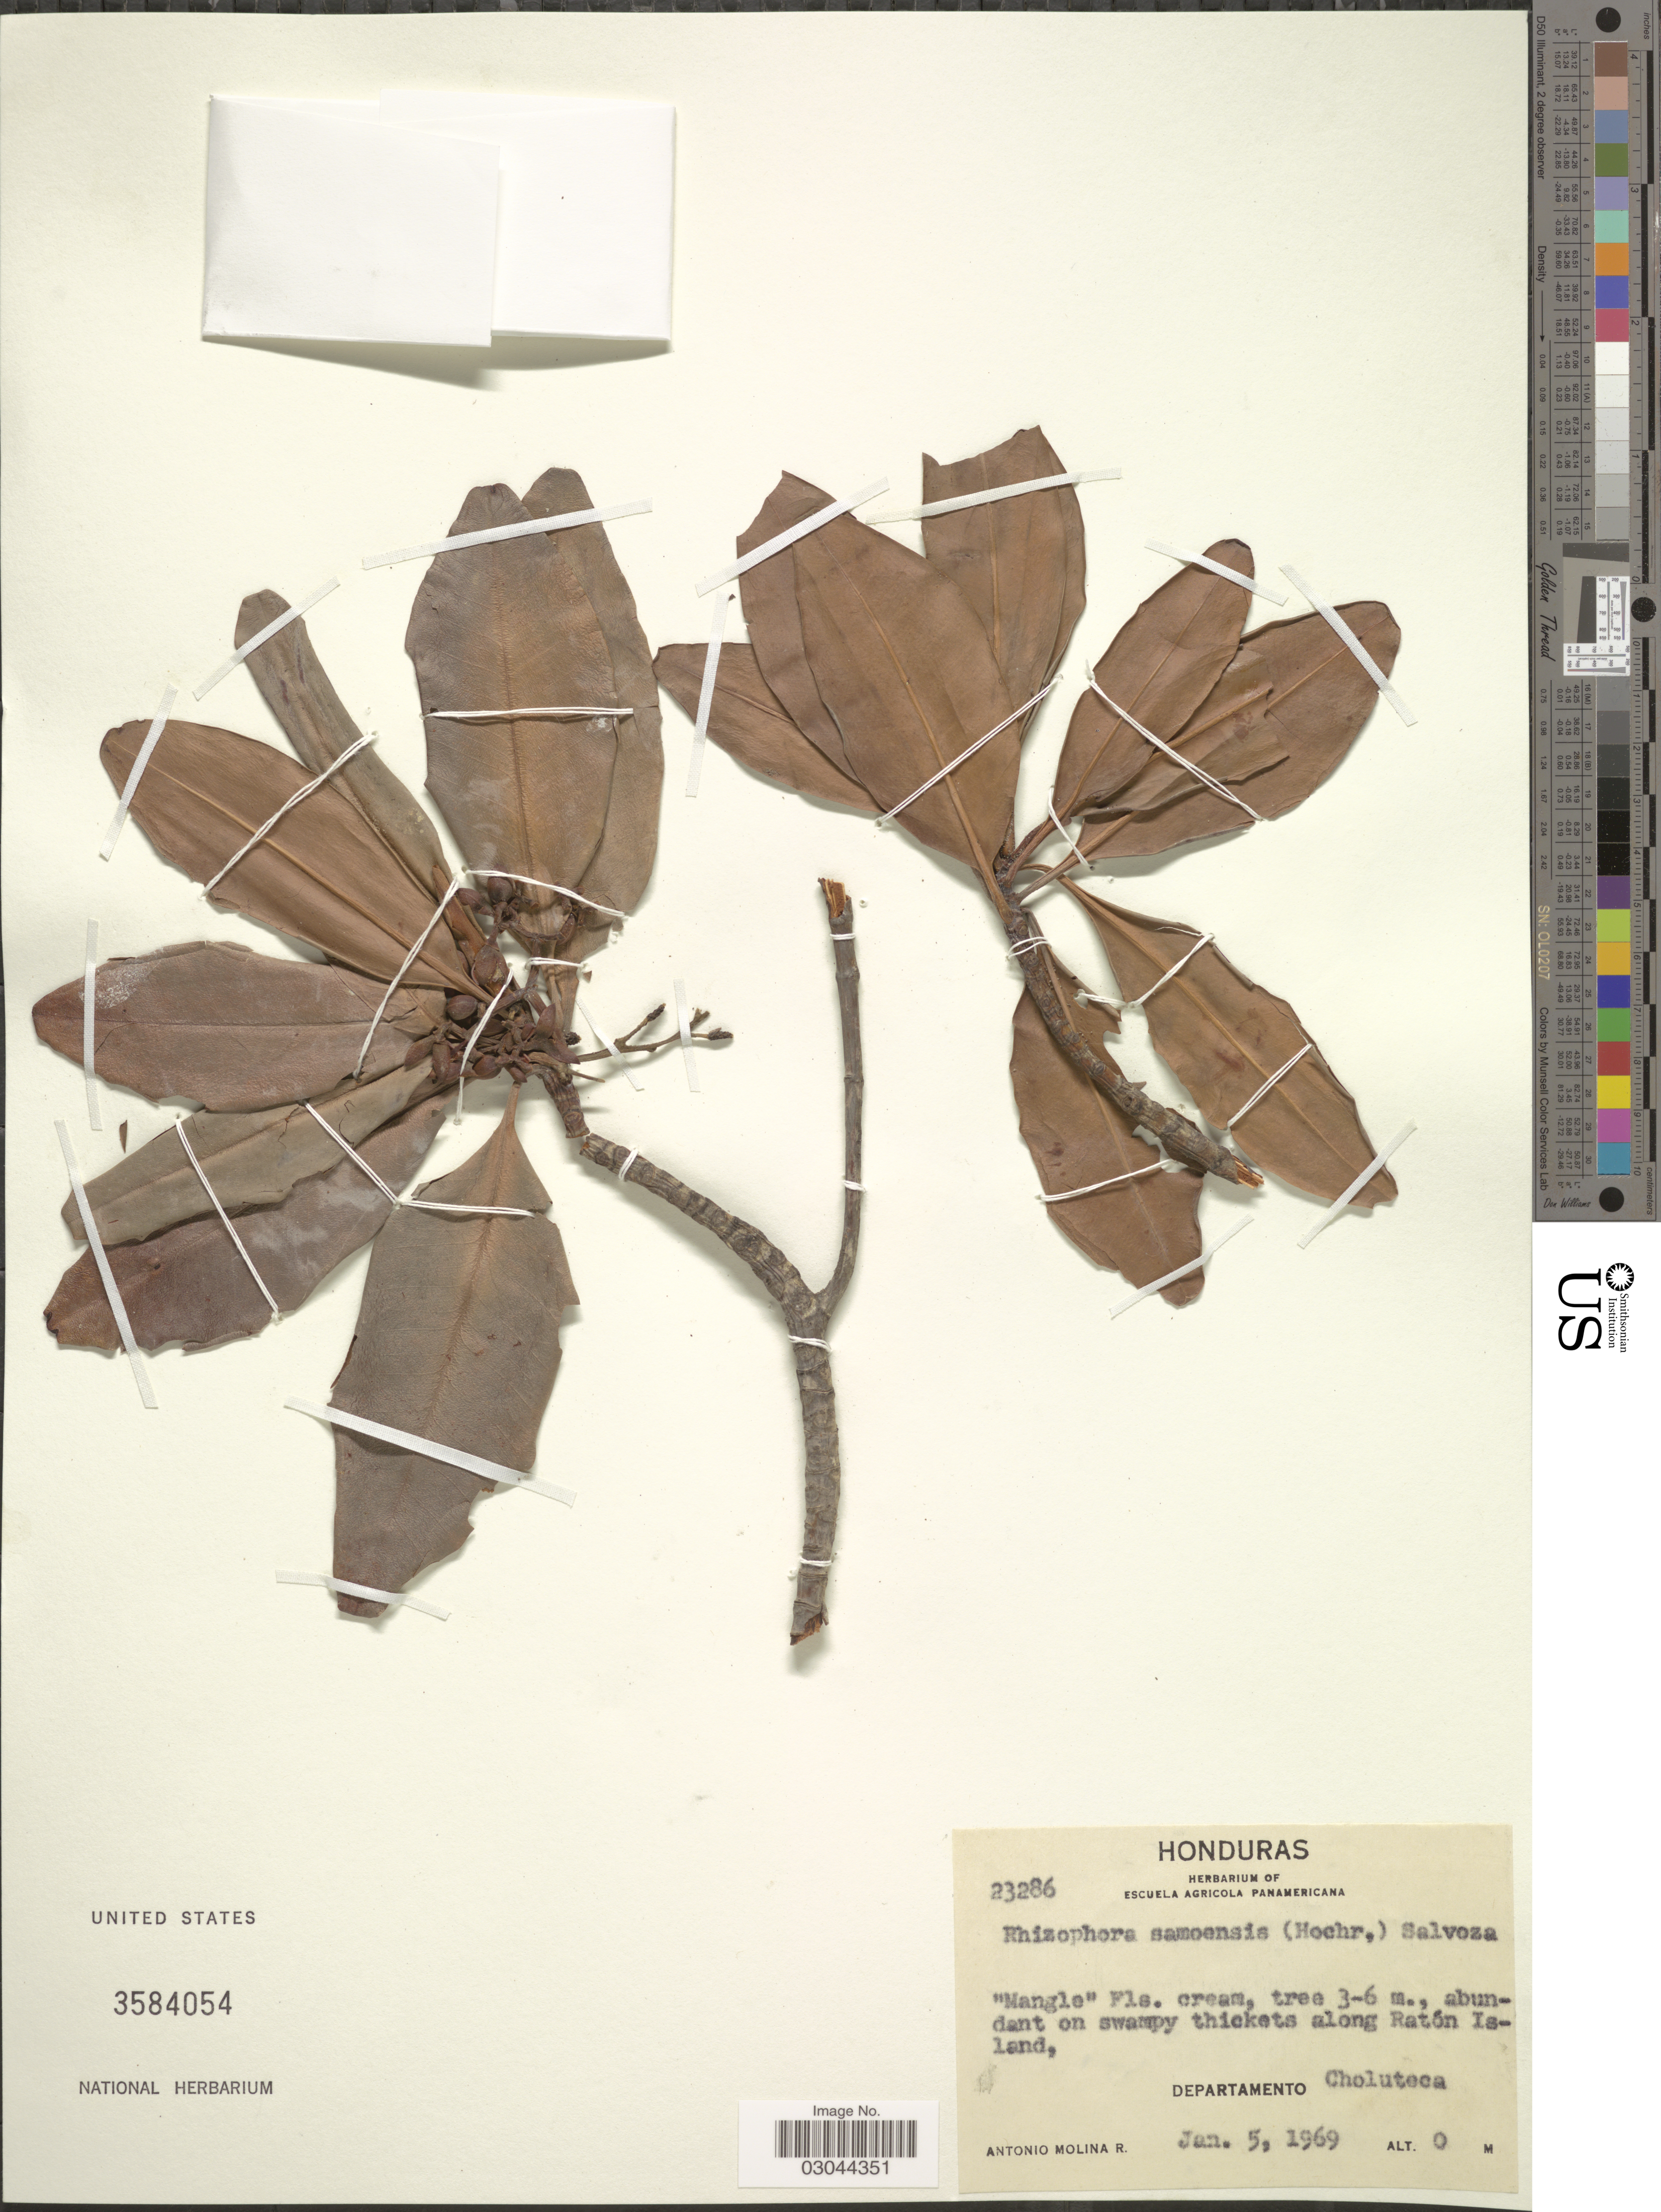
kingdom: Plantae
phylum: Tracheophyta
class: Magnoliopsida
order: Malpighiales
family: Rhizophoraceae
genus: Rhizophora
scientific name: Rhizophora samoensis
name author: (Hochr.) Salvoza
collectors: A. Molina R.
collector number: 23286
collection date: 1969-01-05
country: Honduras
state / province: Choluteca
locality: On swampy thickets along Ratón Island, Departamento Choluteca.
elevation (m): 0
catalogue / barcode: US 3584054